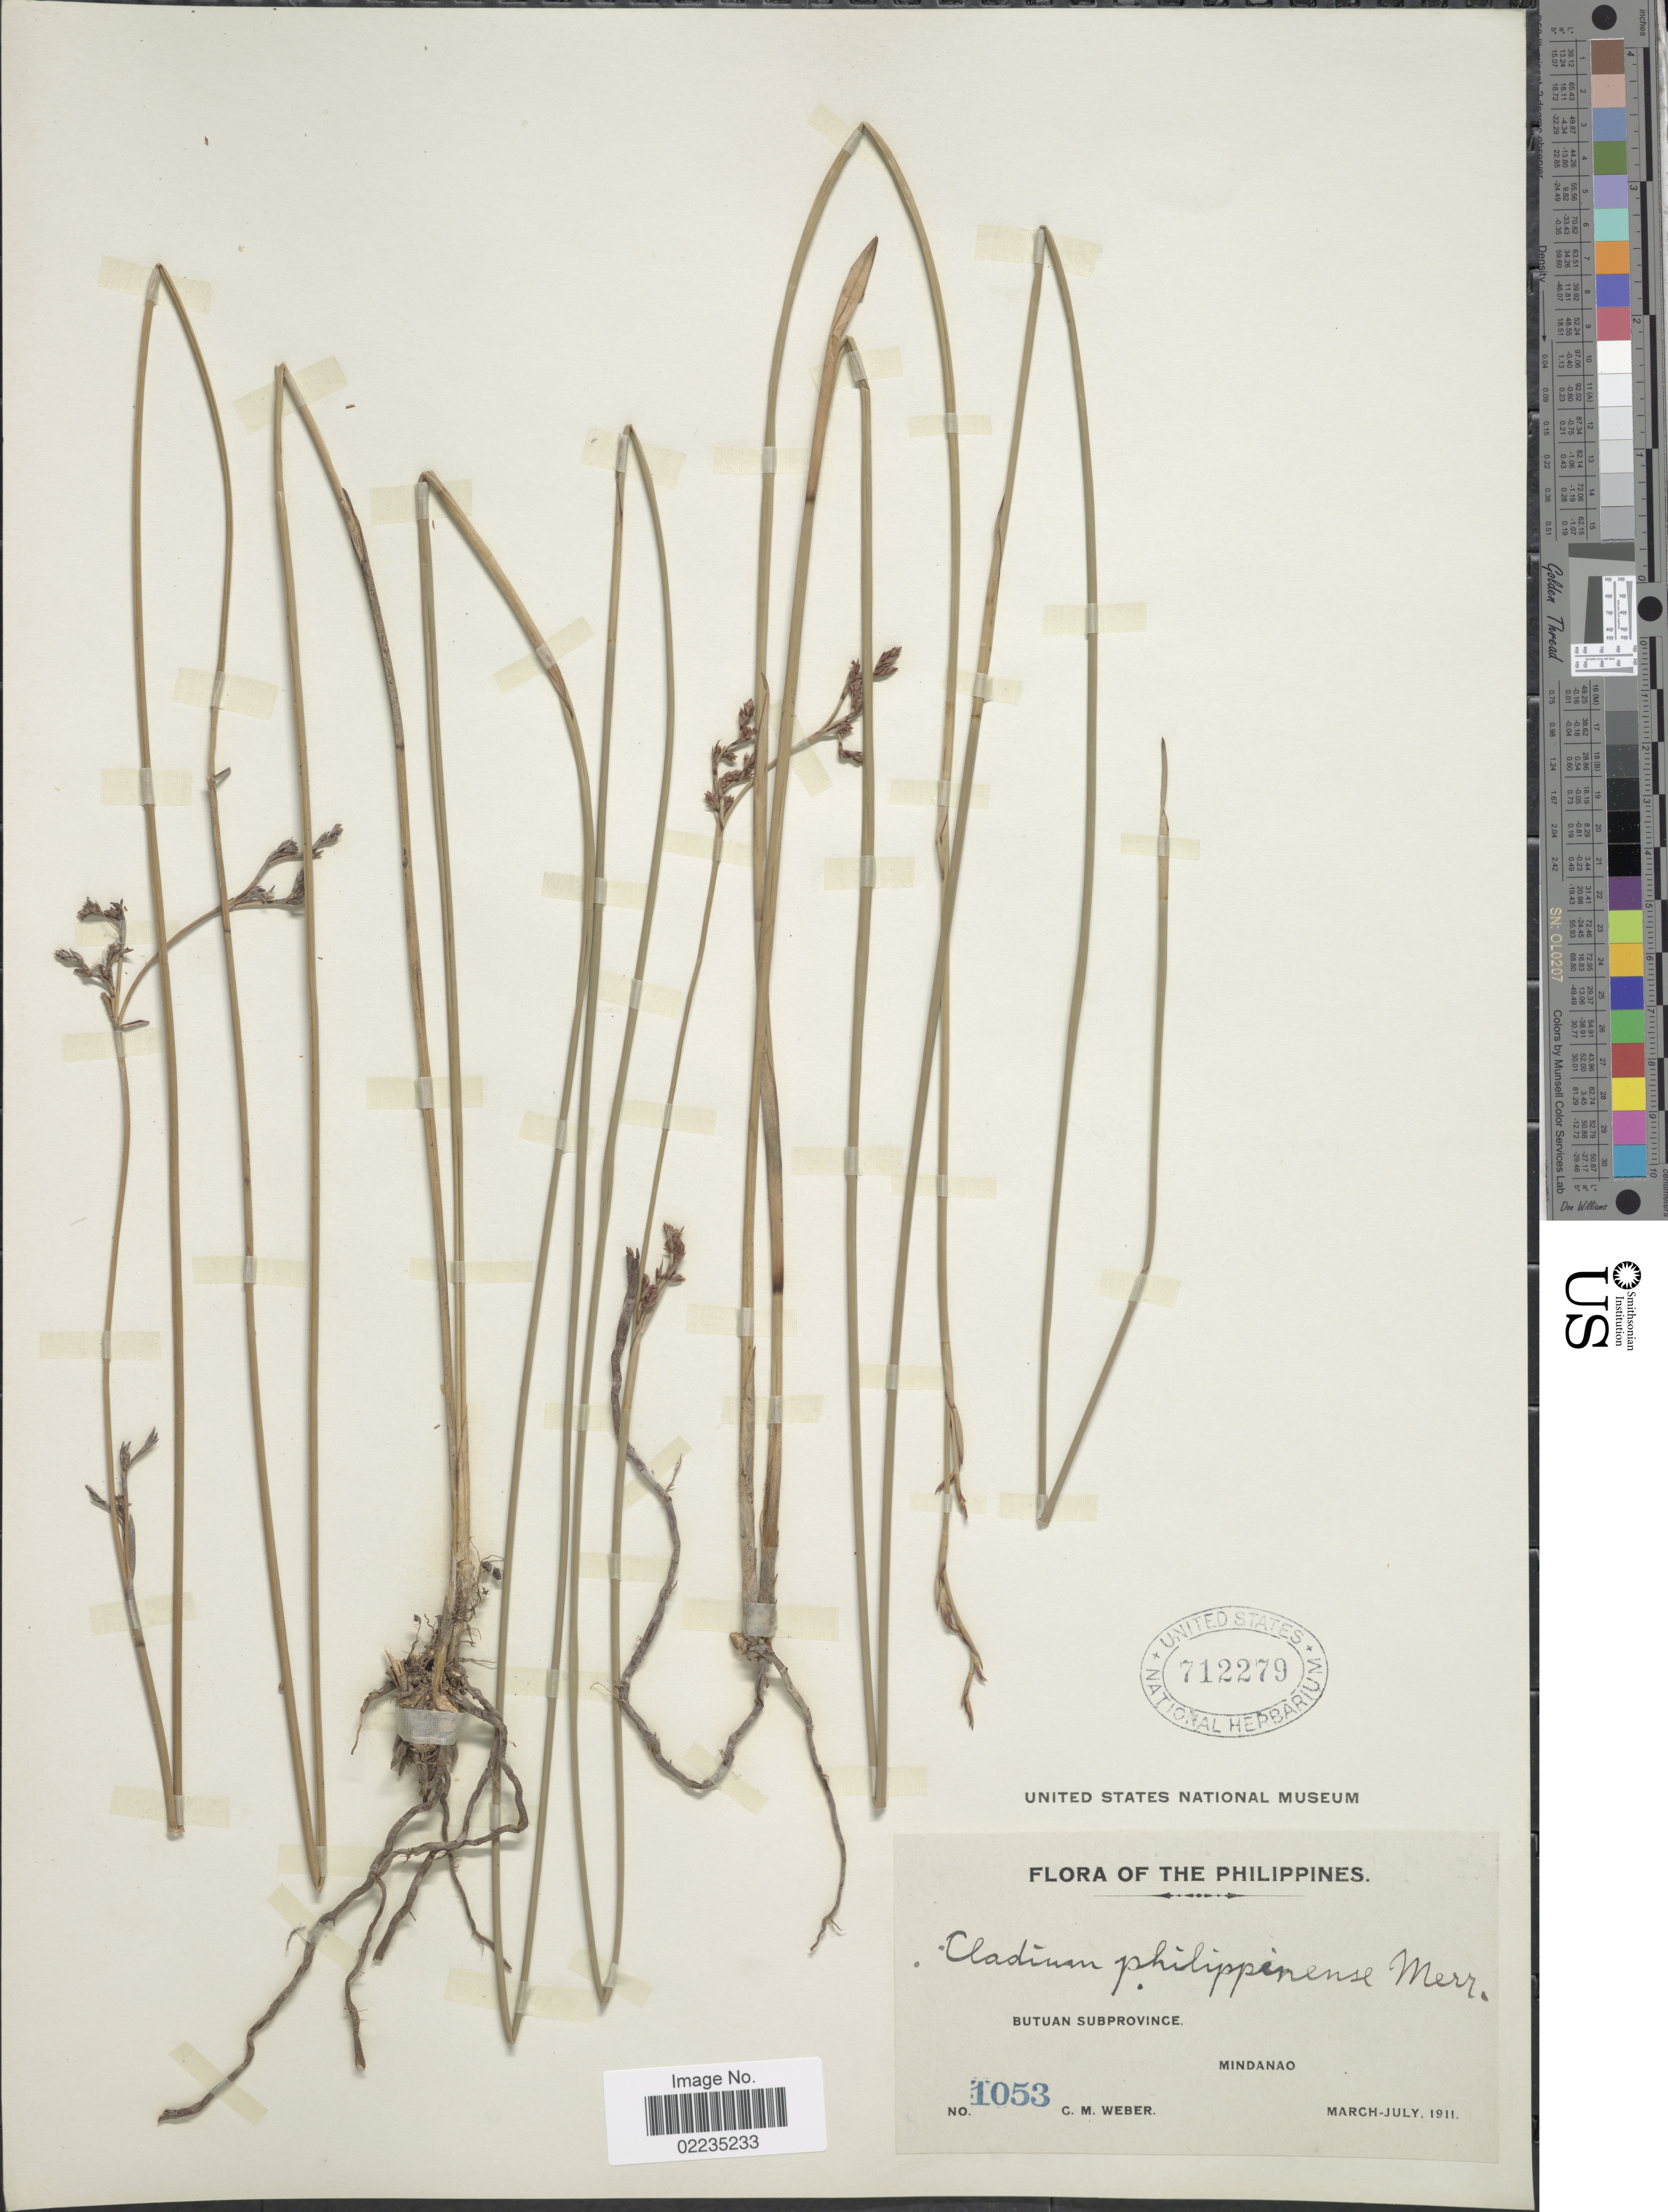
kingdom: Plantae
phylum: Tracheophyta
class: Liliopsida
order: Poales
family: Cyperaceae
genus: Machaerina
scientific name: Machaerina disticha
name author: (C.B. Clarke) T. Koyama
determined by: Strong, Mark T., (BOT), Smithsonian Institution - National Museum of Natural History (UNITED STATES)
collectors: C. M. Weber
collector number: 1053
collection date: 1911-03/1911-07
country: Philippines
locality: Butuan Subprovince, Mindanao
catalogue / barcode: US 712279